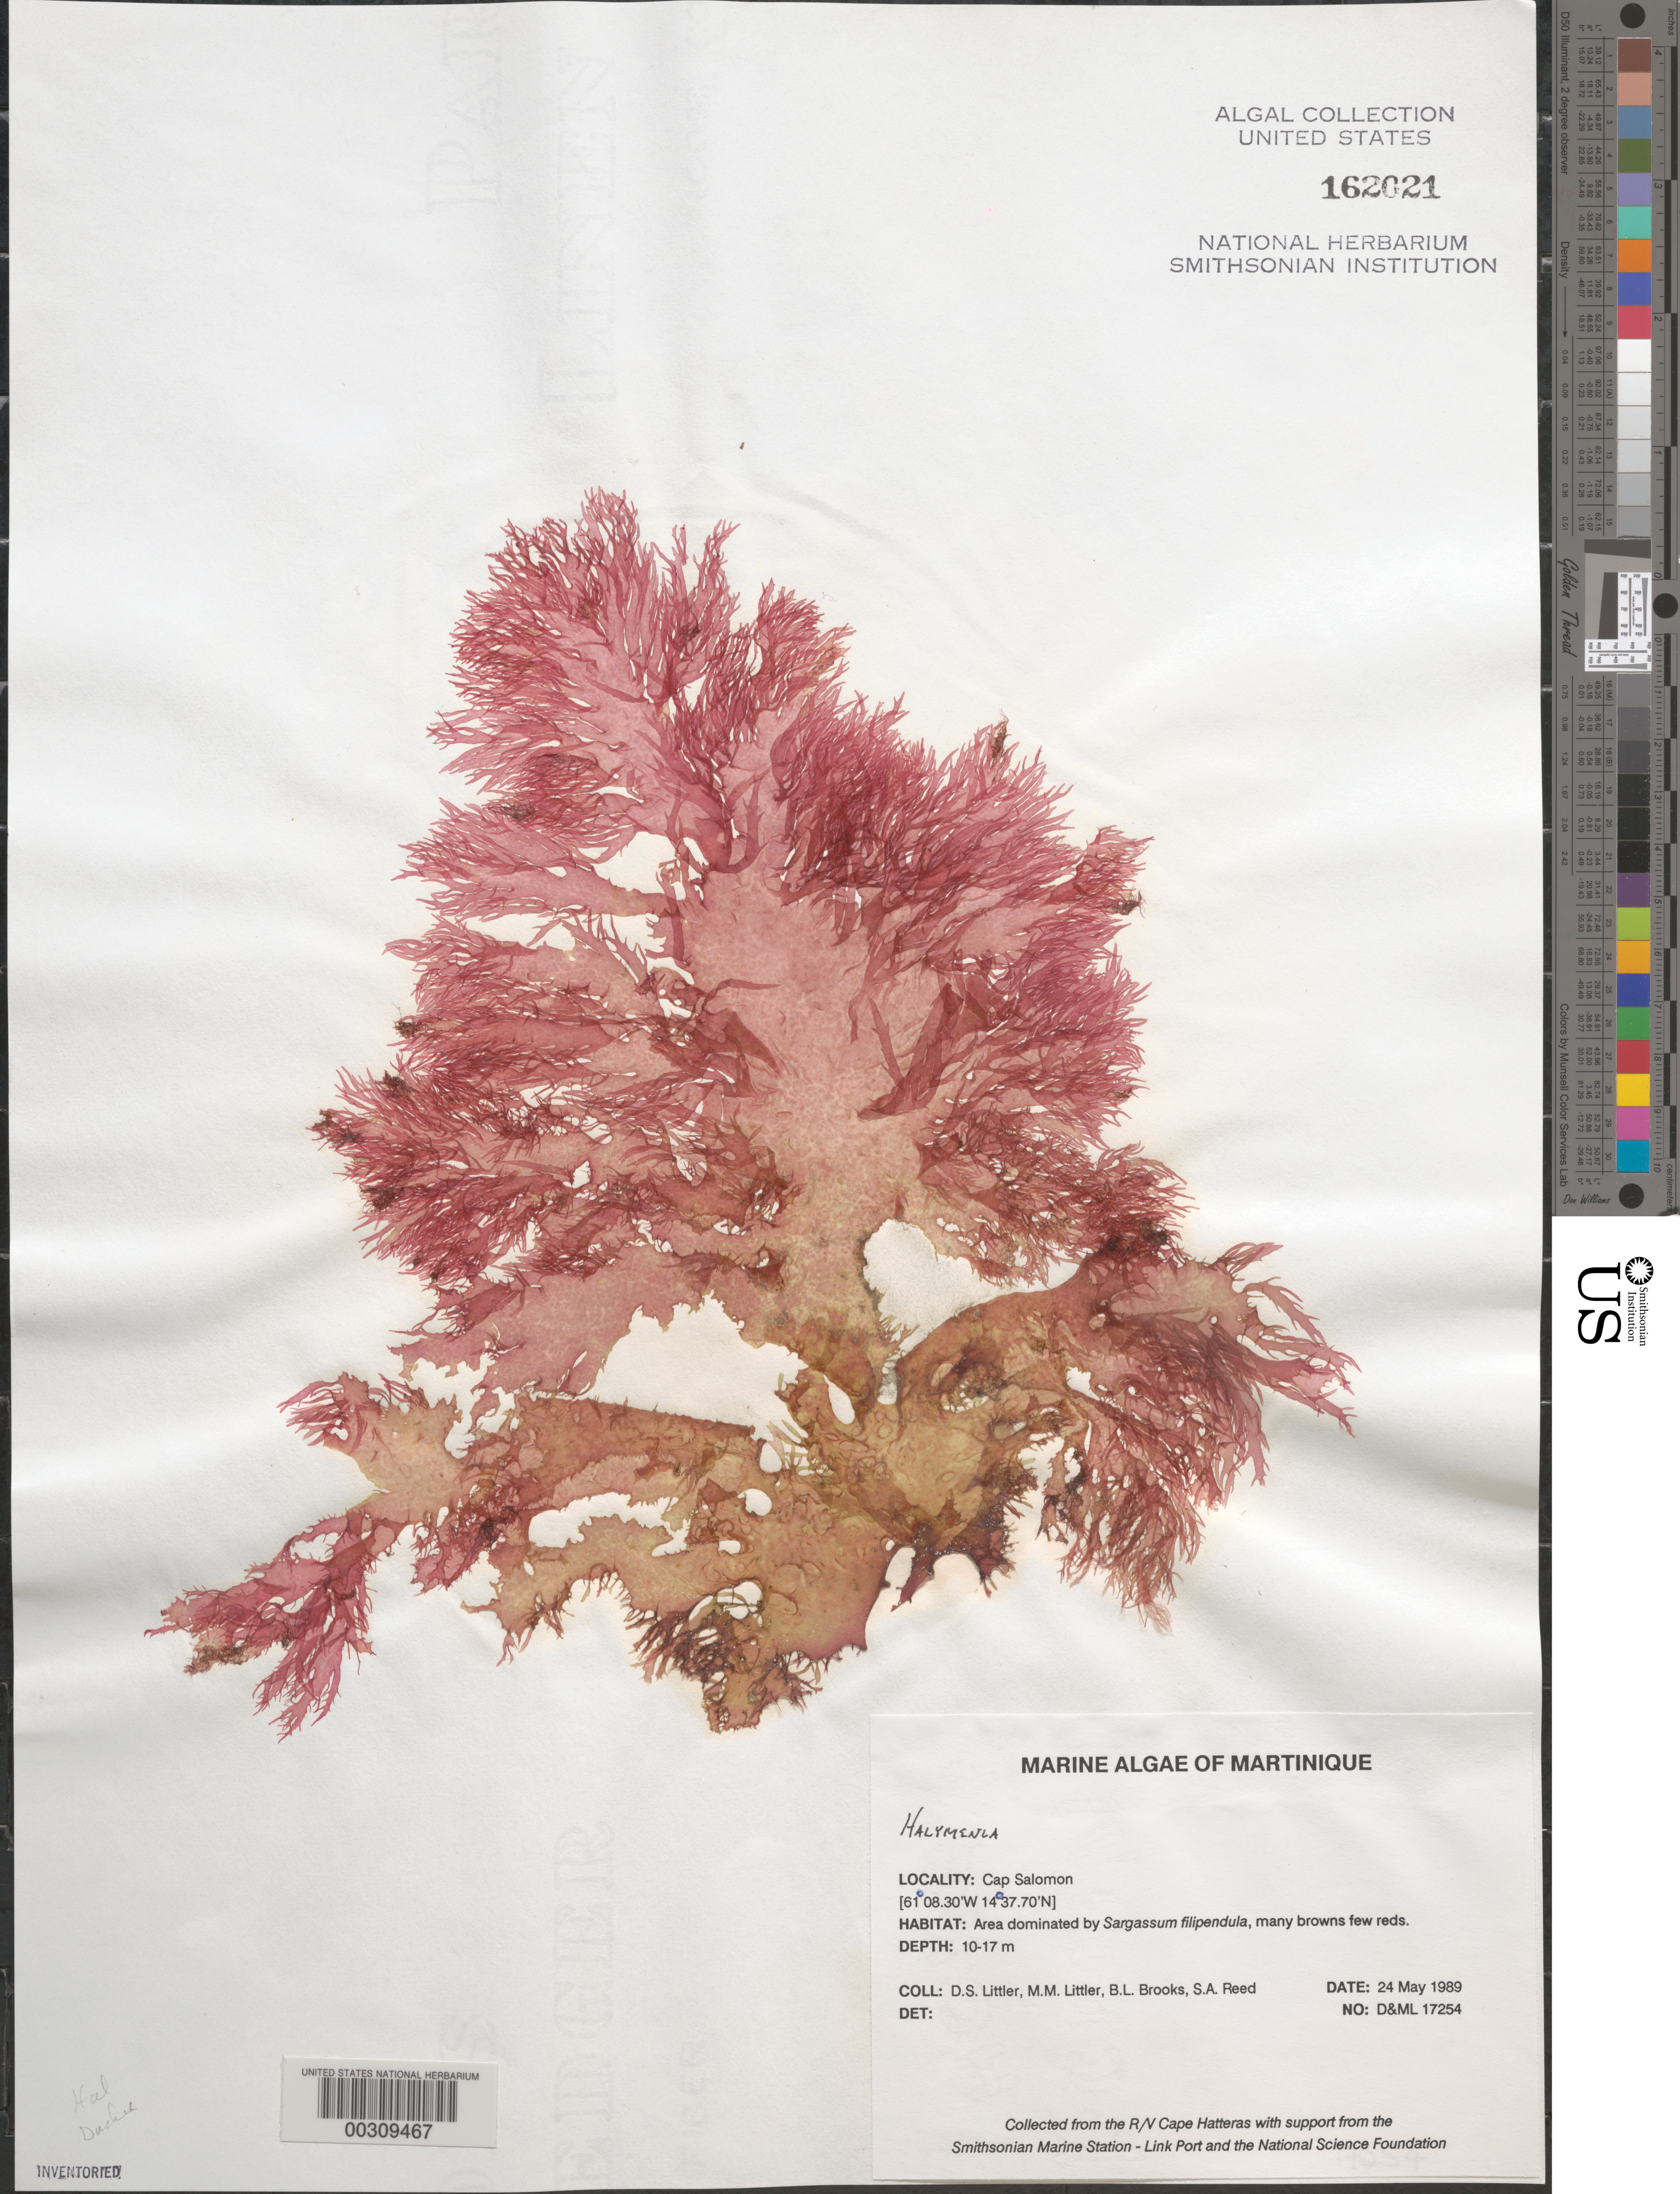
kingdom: Plantae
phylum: Rhodophyta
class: Florideophyceae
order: Halymeniales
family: Halymeniaceae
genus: Halymenia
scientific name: Halymenia sp.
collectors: D. S. Littler, M. M. Littler, B. Brooks & S. Reed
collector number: D&ML 17254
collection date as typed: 24 May 1989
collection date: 1989-05-24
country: Martinique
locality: Cap Salomon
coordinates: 14 37.70' N, 61 08.30' W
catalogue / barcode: US 162021